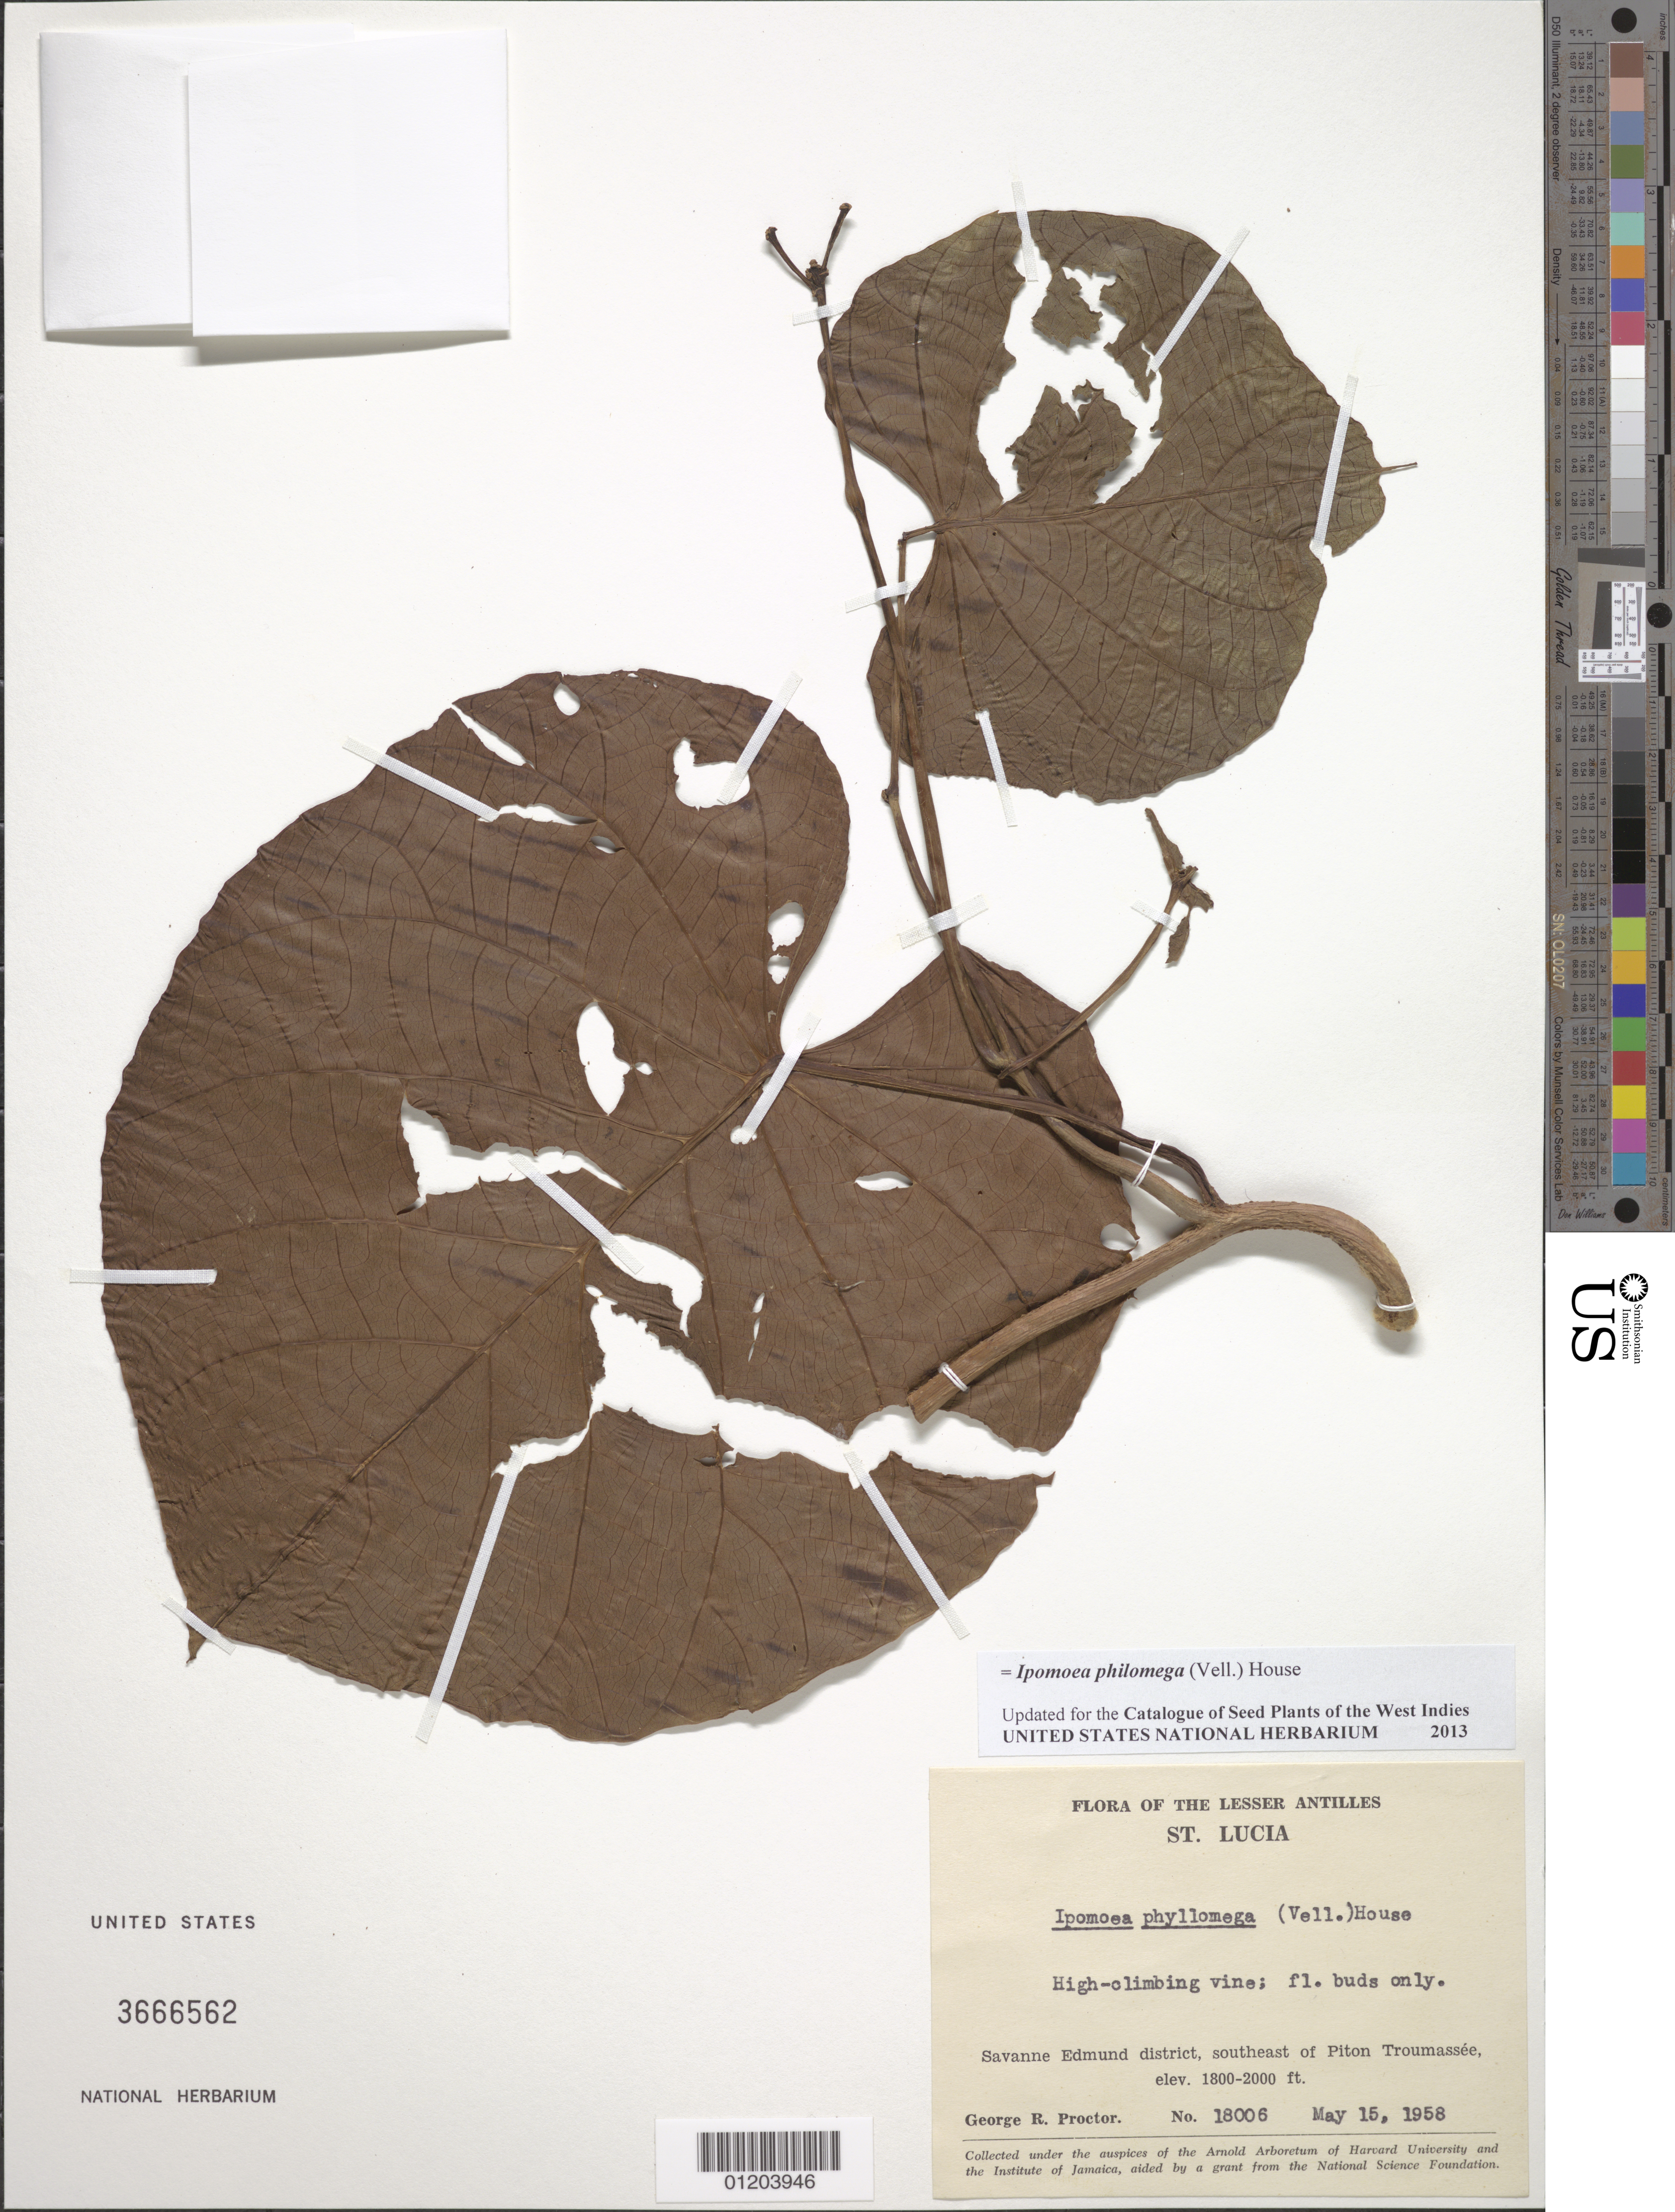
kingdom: Plantae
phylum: Tracheophyta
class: Magnoliopsida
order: Solanales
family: Convolvulaceae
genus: Ipomoea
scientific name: Ipomoea philomega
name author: (Vell.) House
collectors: G. R. Proctor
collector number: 18006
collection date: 1958-05-15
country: St. Lucia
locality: Savanne Edmund District, SE of Piton Troumassée.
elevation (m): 549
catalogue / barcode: US 3666562